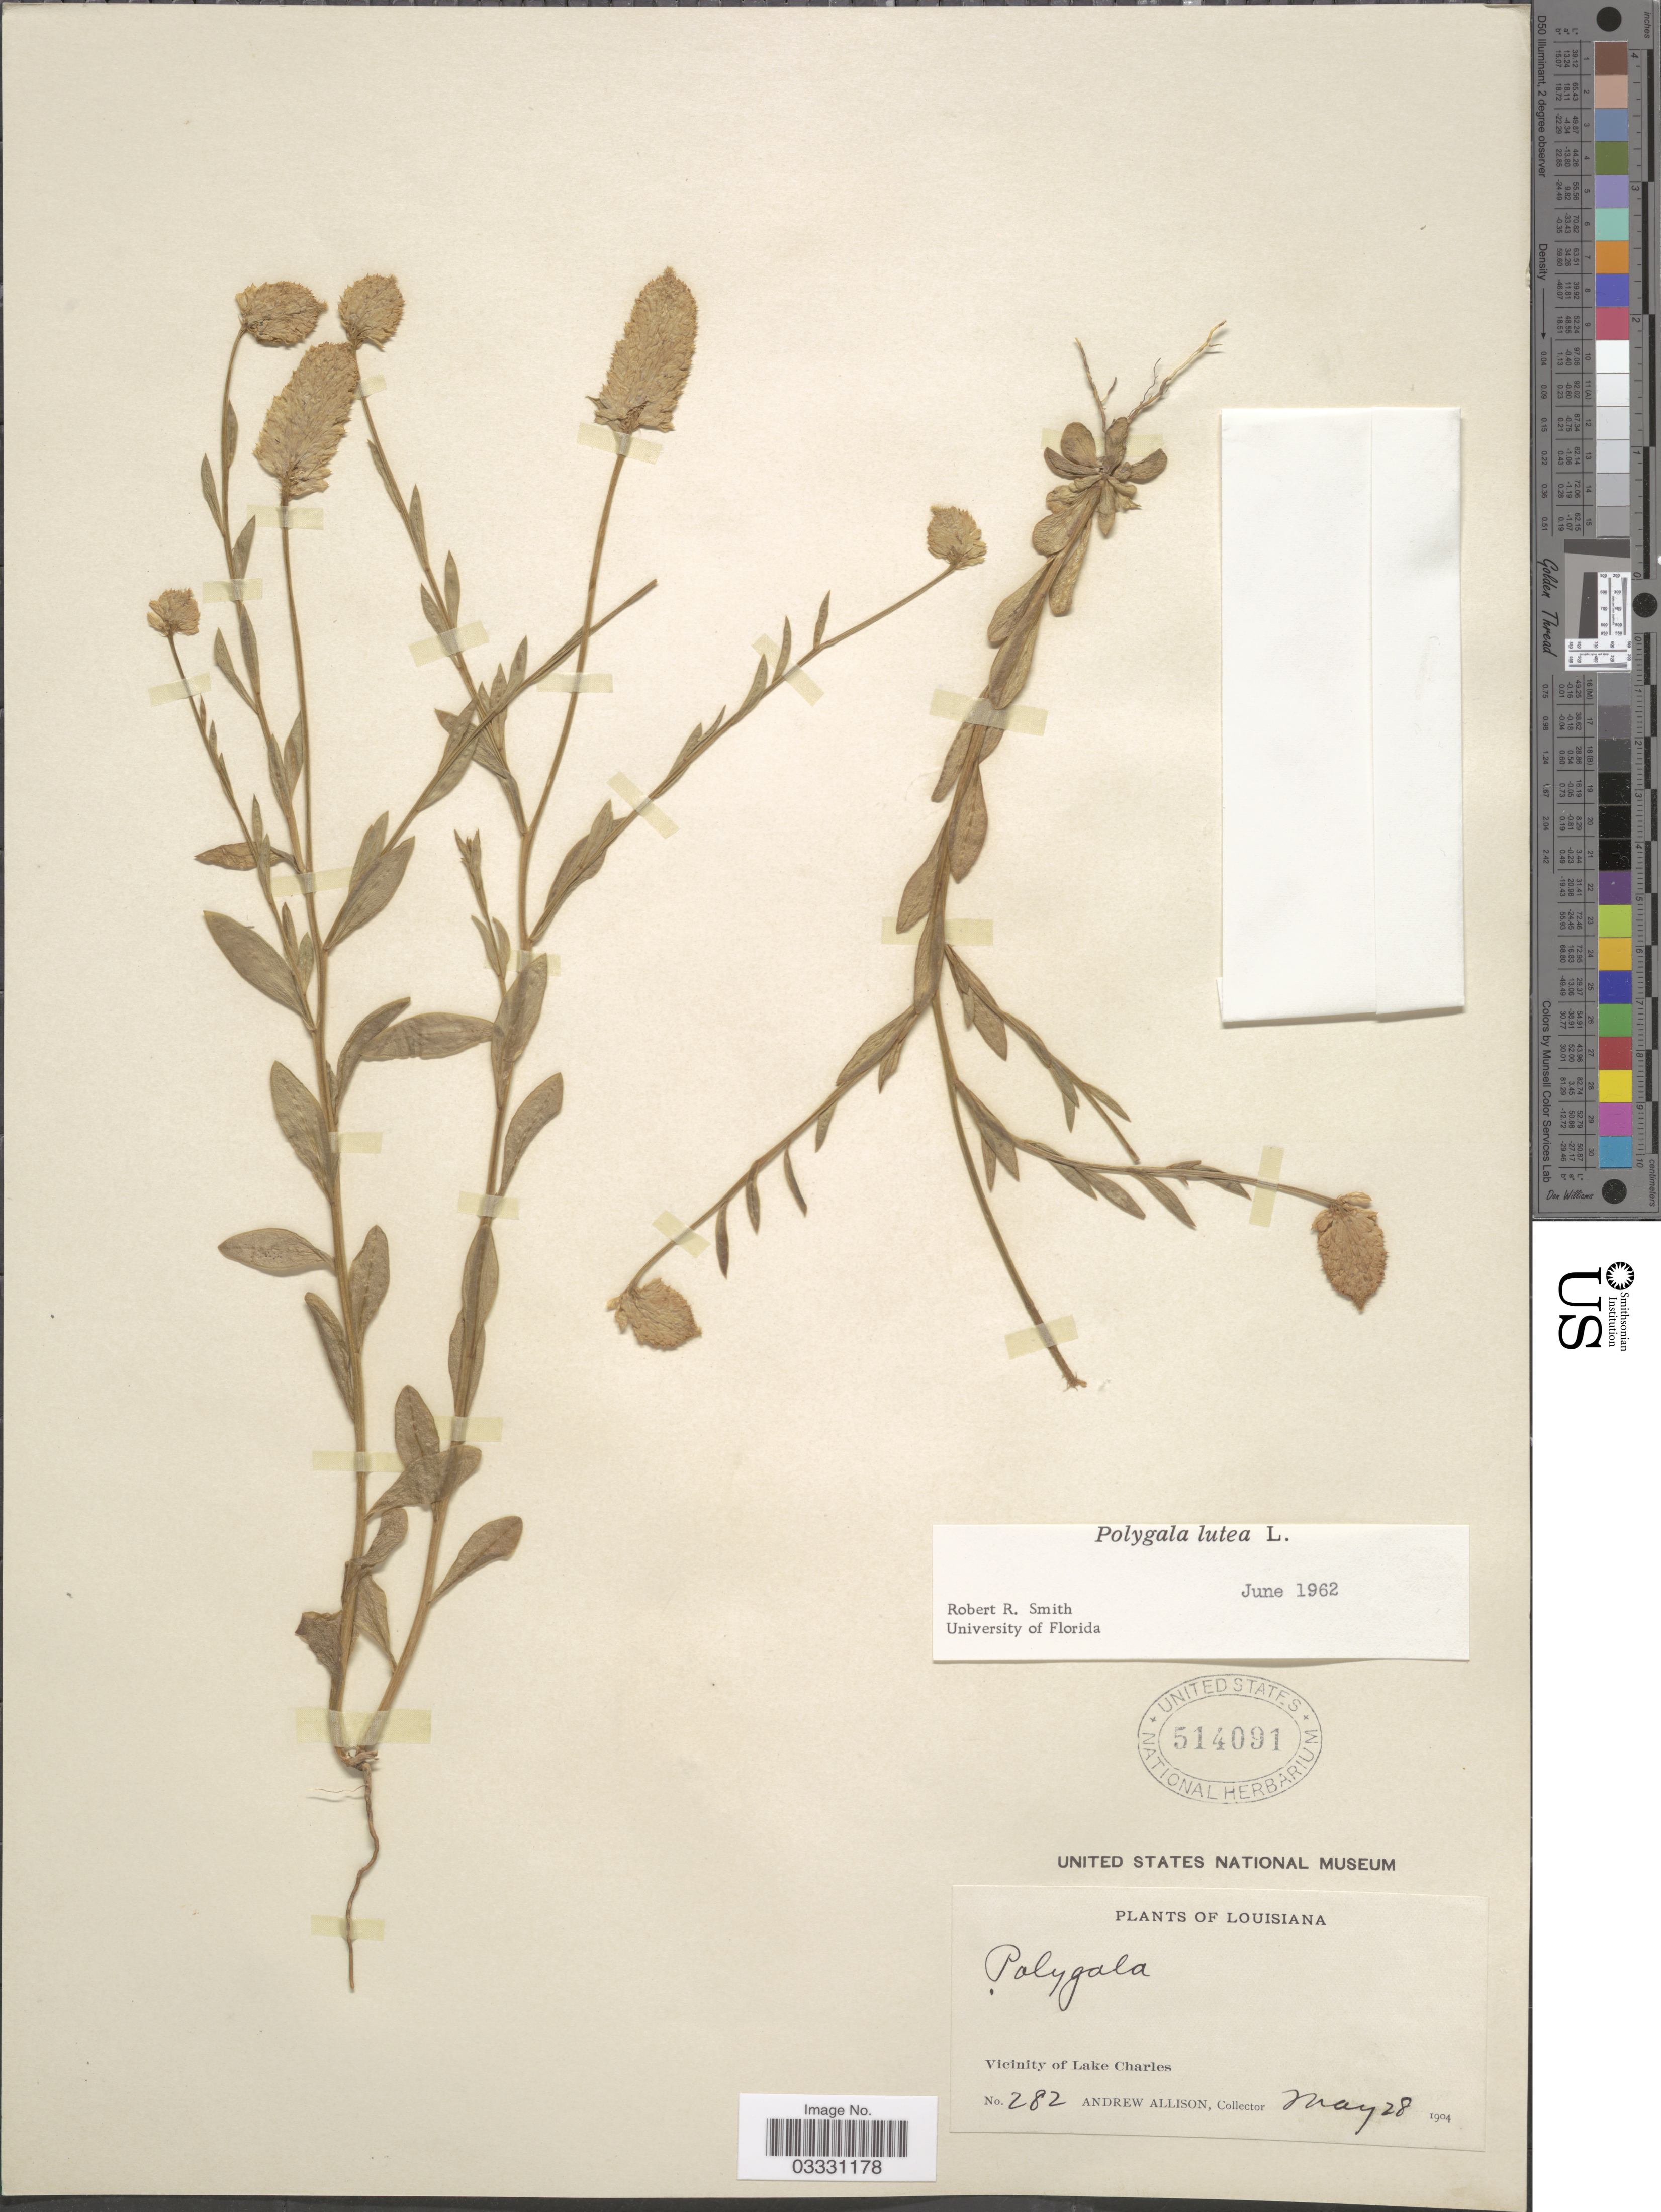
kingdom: Plantae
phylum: Tracheophyta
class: Magnoliopsida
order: Fabales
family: Polygalaceae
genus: Polygala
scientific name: Polygala lutea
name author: L.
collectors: A. Allison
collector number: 282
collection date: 1904-05-28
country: United States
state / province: Louisiana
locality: Vicinity of Lake Charles.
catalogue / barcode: US 514091